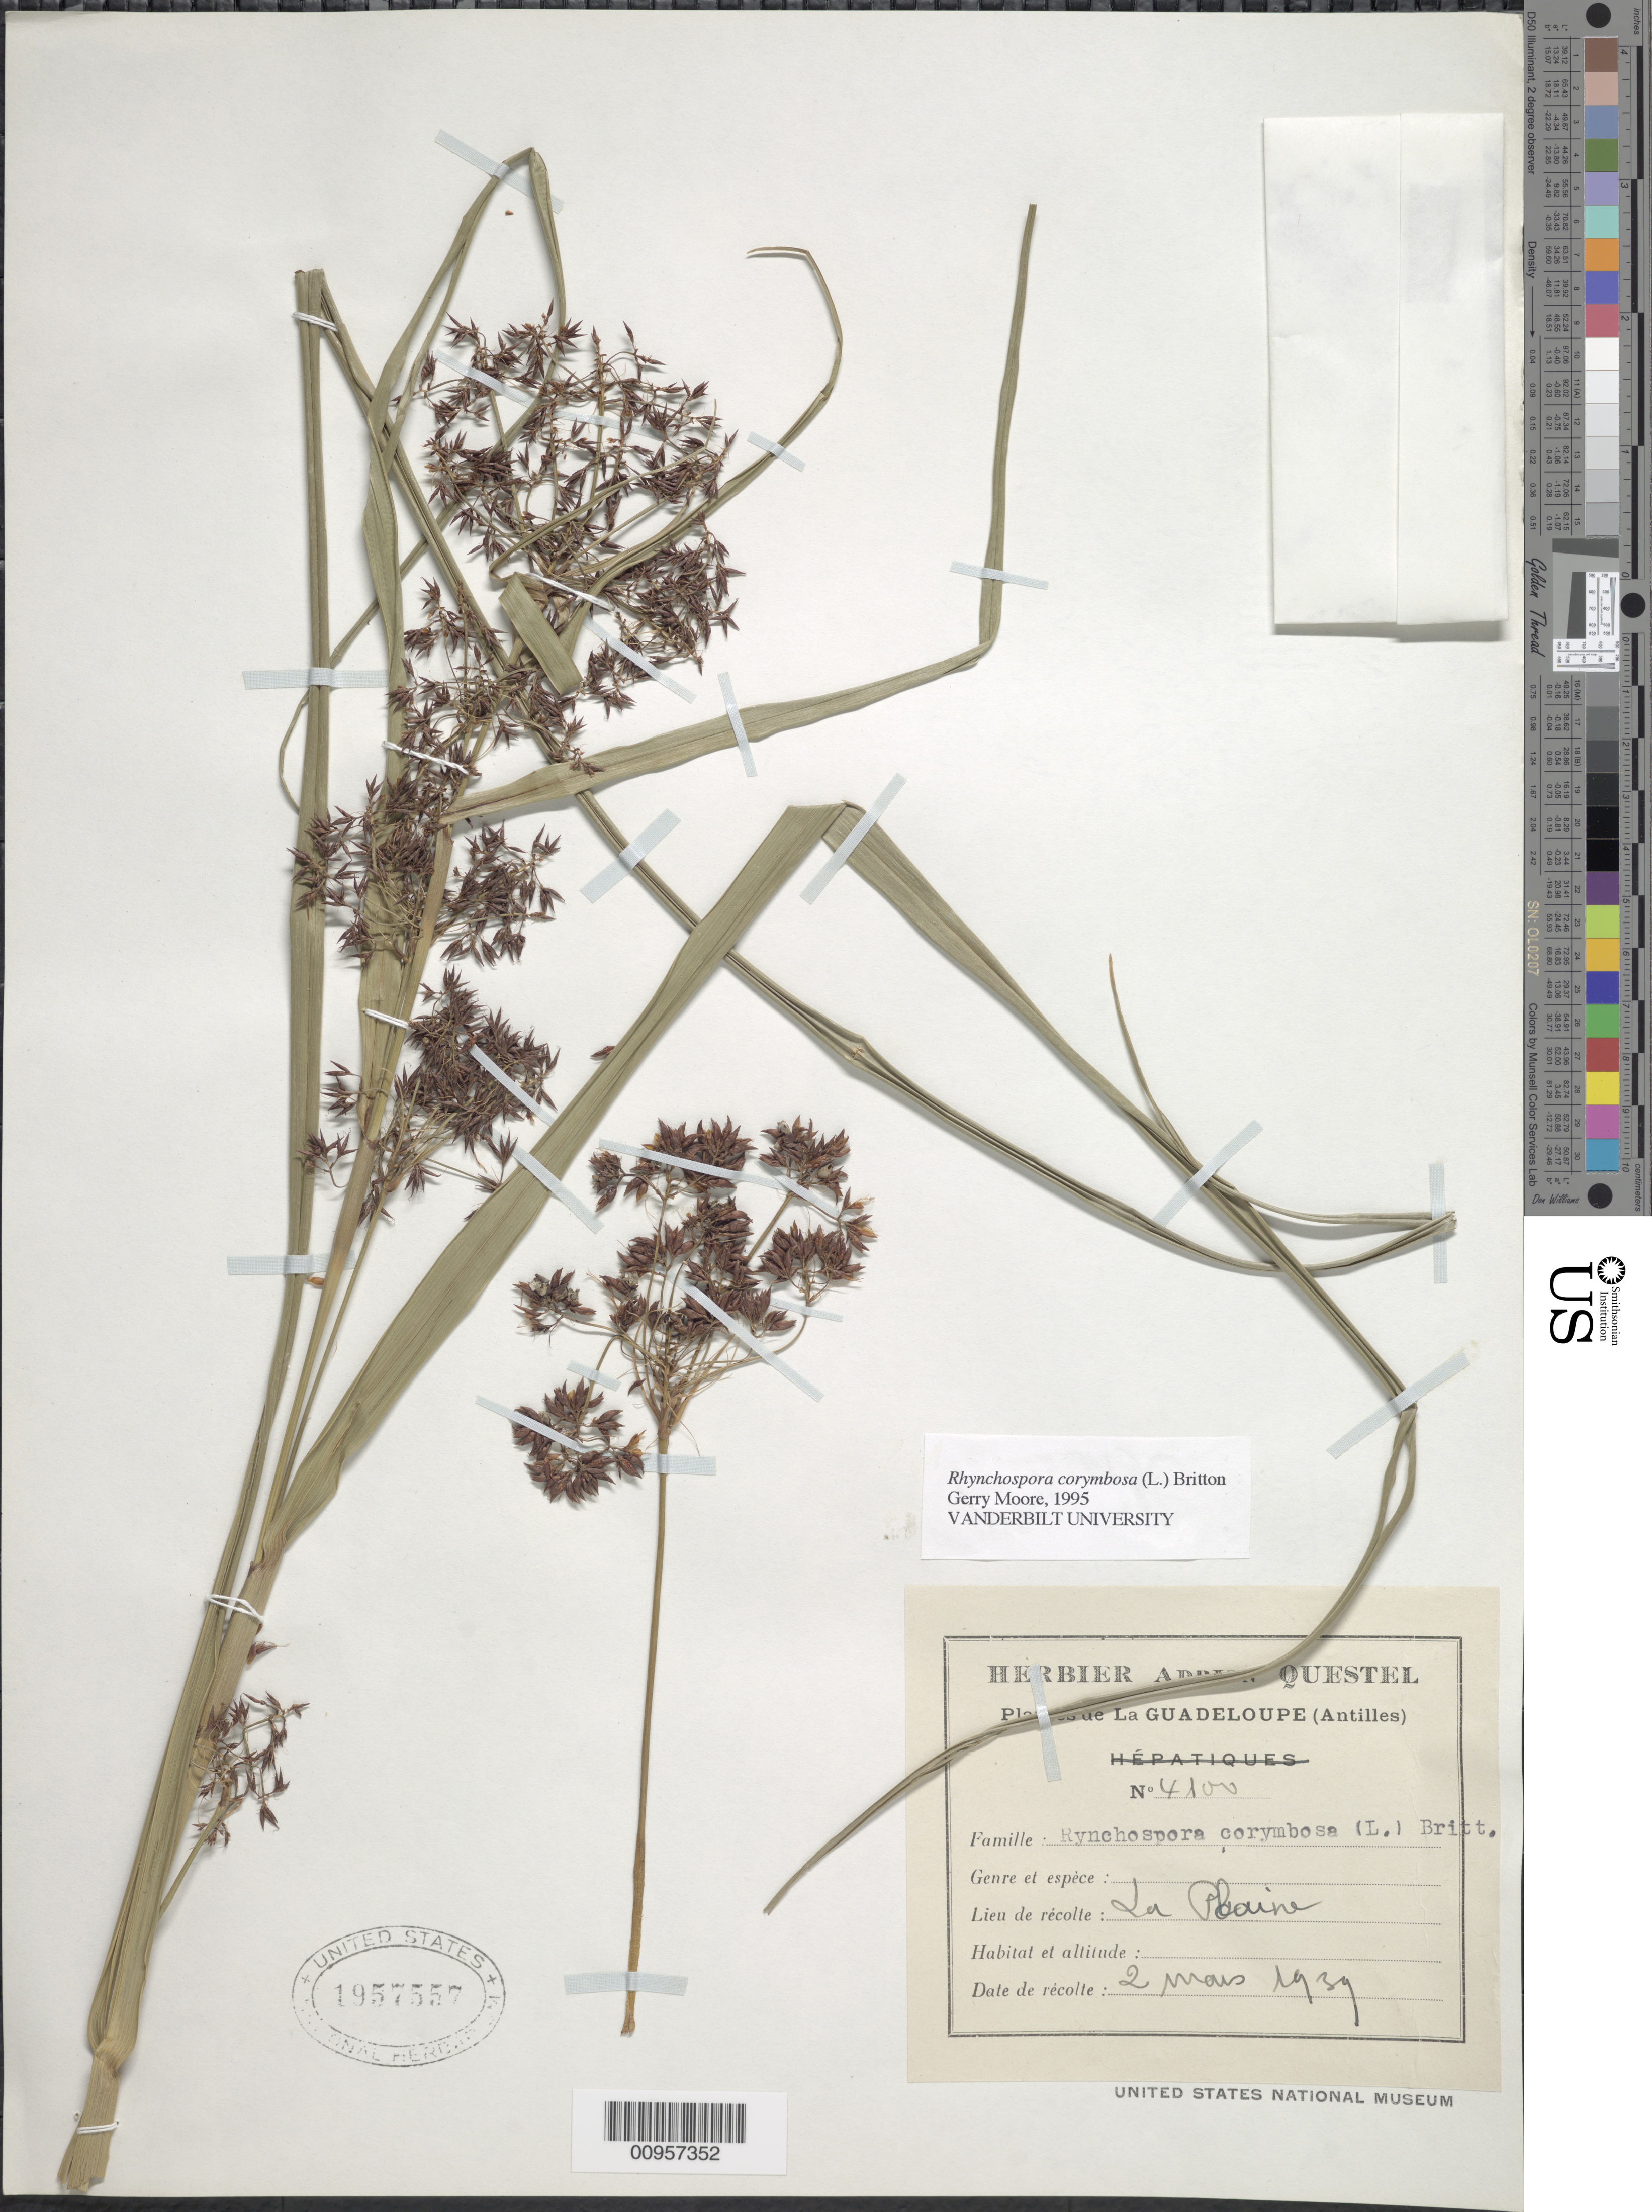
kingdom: Plantae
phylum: Tracheophyta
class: Liliopsida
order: Poales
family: Cyperaceae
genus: Rhynchospora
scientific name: Rhynchospora corymbosa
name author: (L.) Britton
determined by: Moore, G.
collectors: A. Questel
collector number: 4100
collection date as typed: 02 Mar 1939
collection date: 1939-03-02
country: Guadeloupe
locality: La Plaine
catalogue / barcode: US 1957557